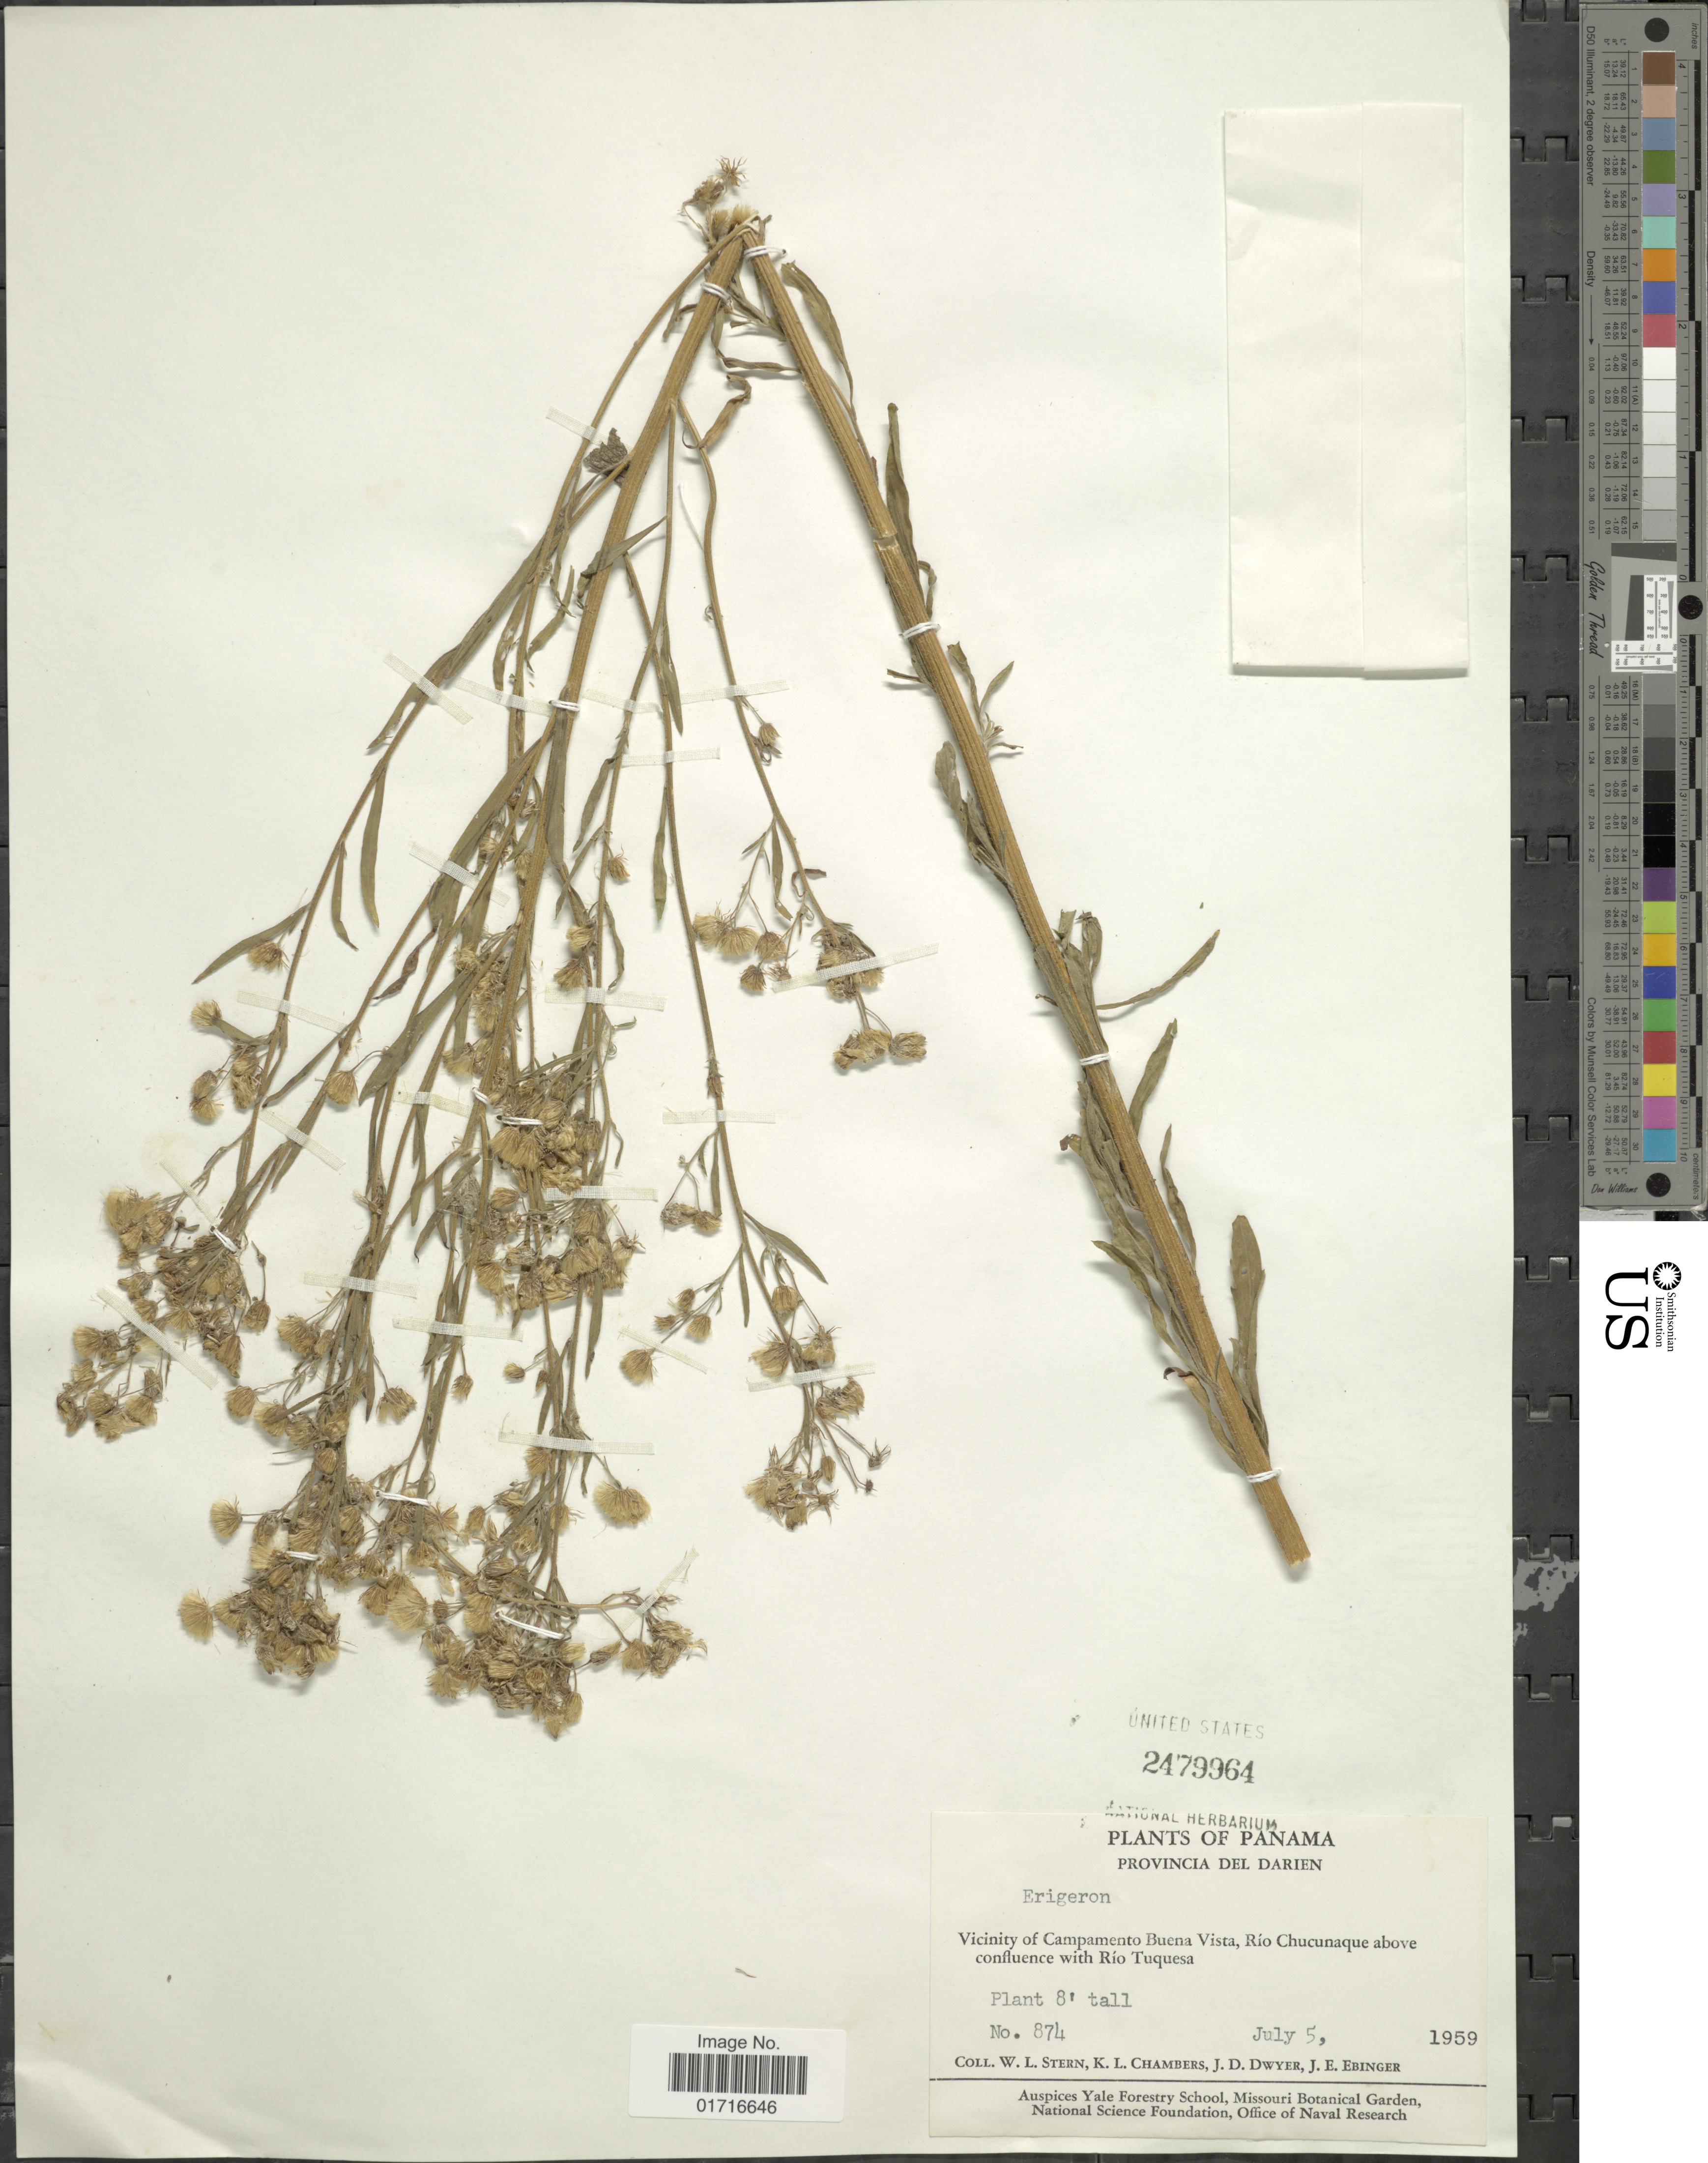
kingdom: Plantae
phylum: Tracheophyta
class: Magnoliopsida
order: Asterales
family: Asteraceae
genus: Conyza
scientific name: Conyza sp.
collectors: W. L. Stern, K. Chambers, J. D. Dwyer & J. Ebinger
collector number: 874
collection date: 1959-07-05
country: Panama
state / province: Darién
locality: Vicinity of Campamento Buena Vista, Rio Chucunaque above confluence with Rio Tuquesa.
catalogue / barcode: US 2479964